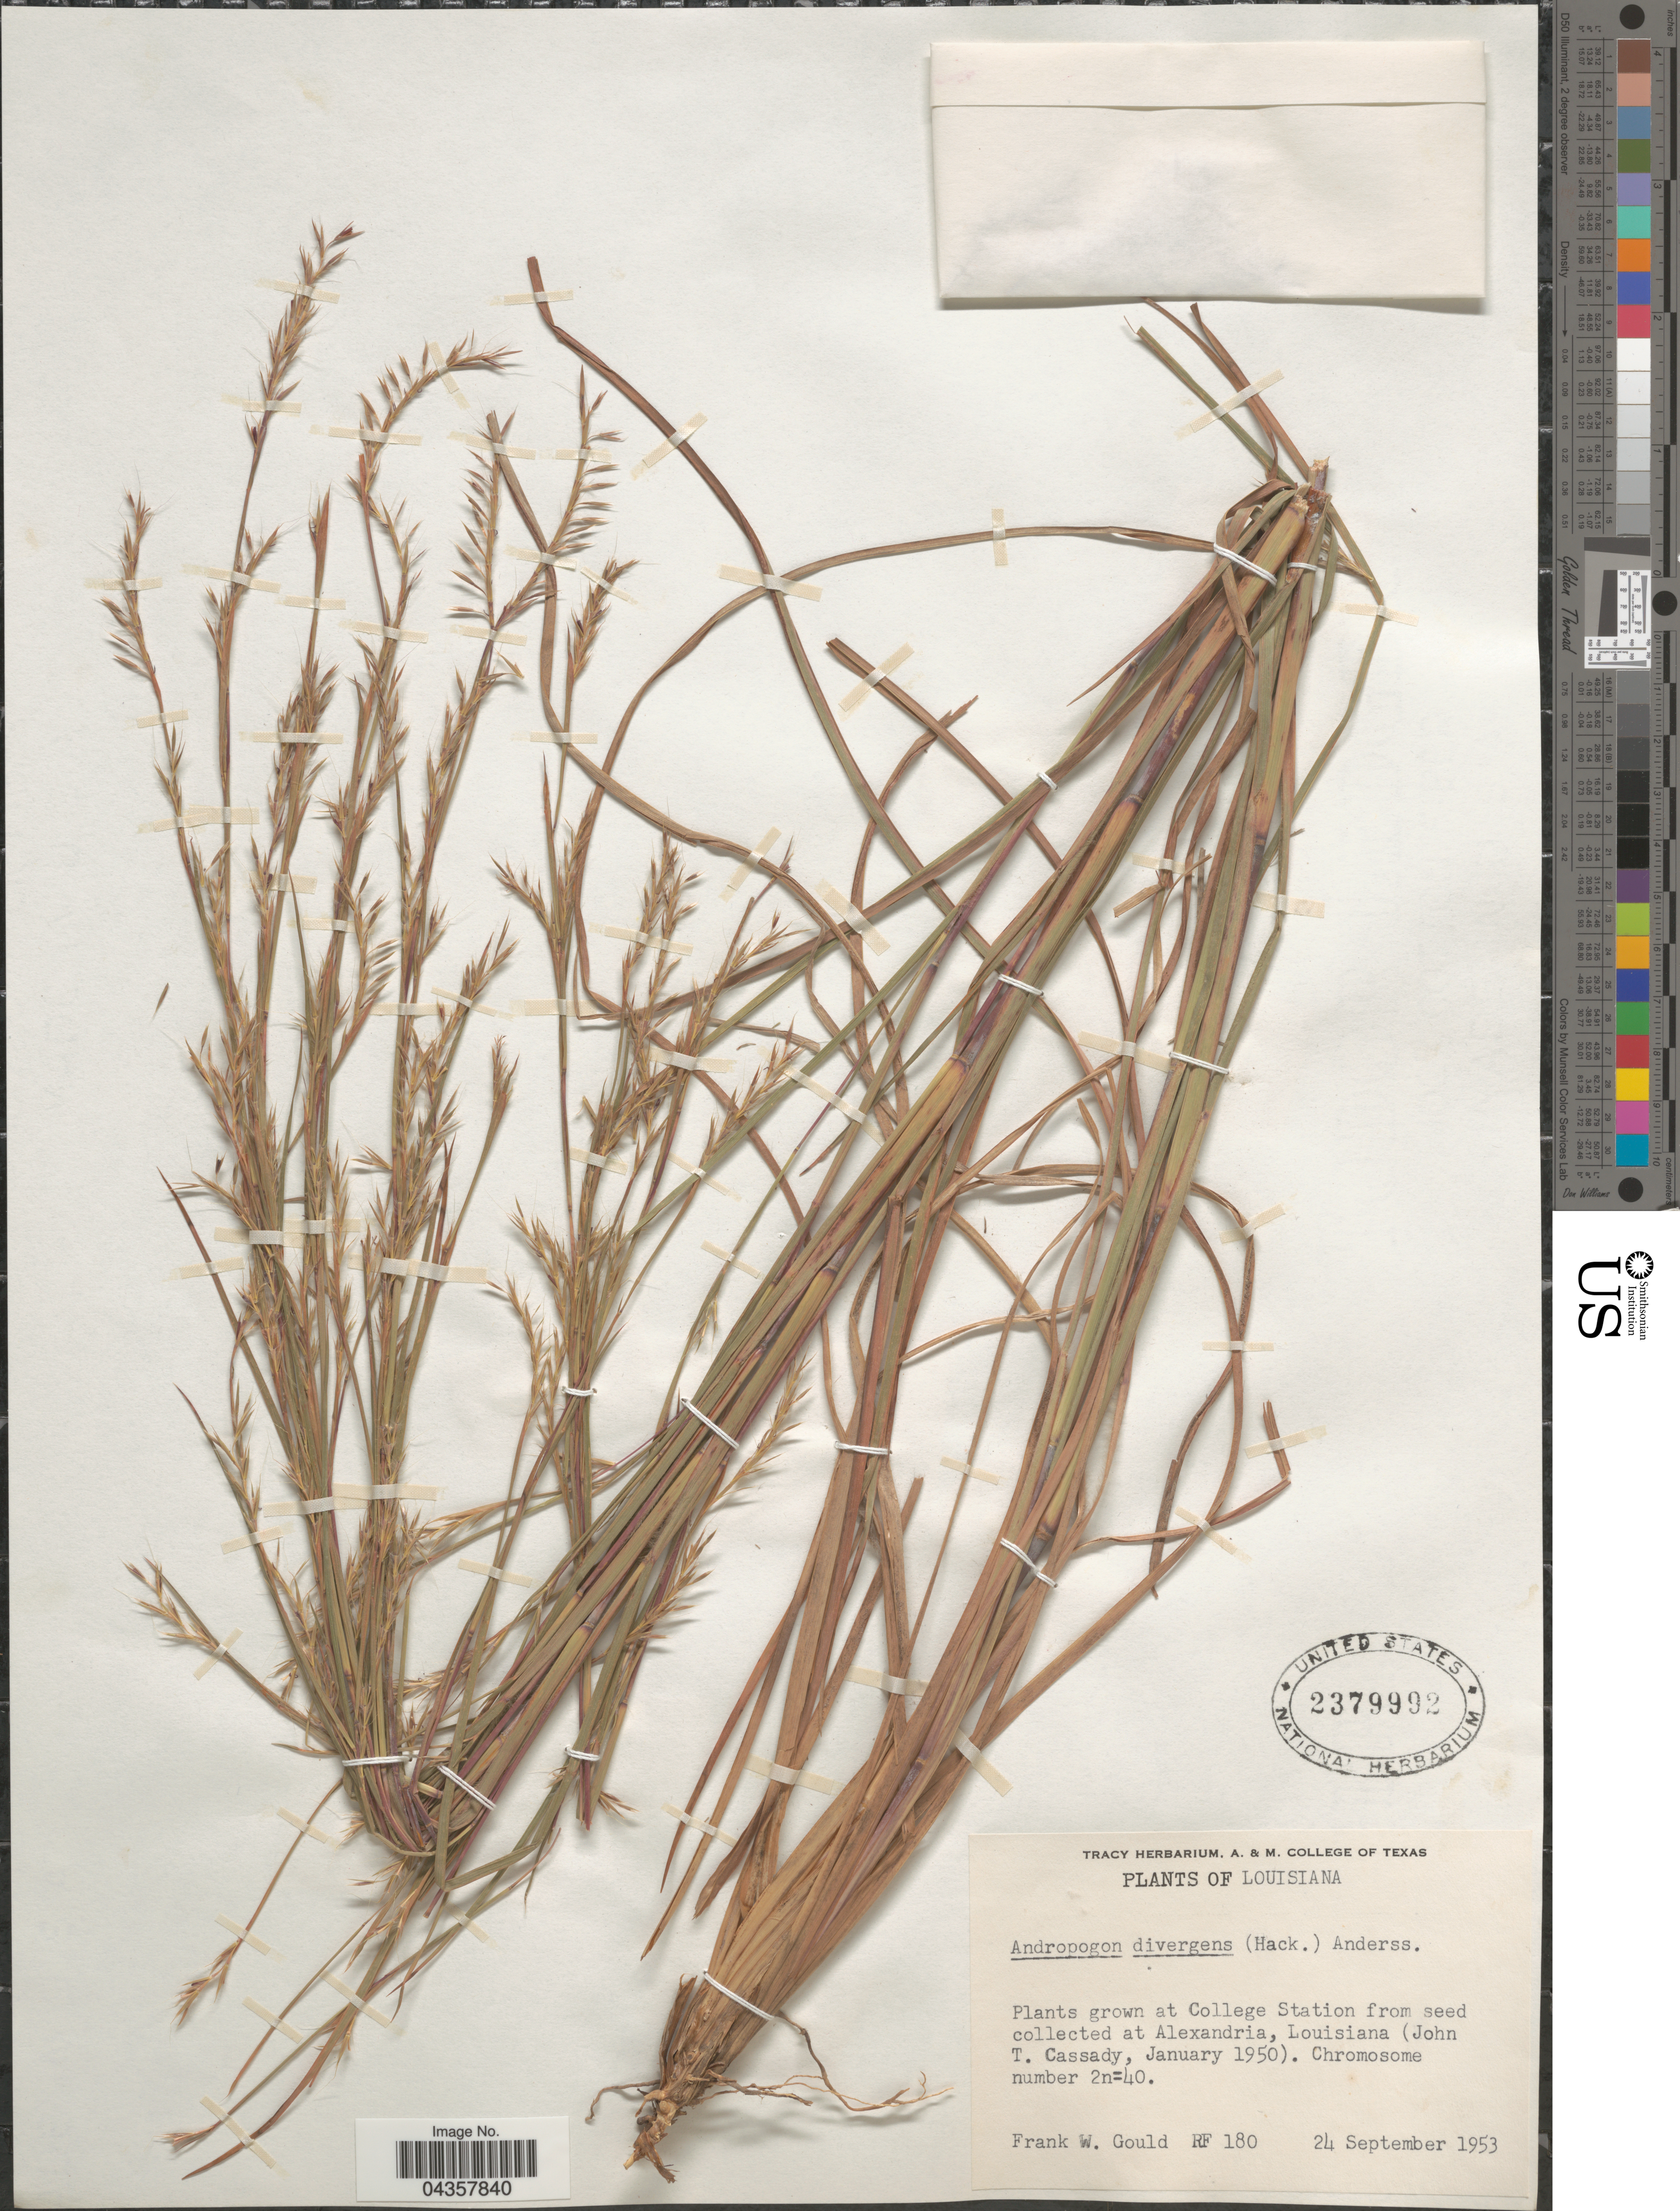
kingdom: Plantae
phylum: Tracheophyta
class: Liliopsida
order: Poales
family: Poaceae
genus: Schizachyrium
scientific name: Schizachyrium scoparium var. divergens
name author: (Hack.) Gould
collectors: F. W. Gould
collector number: RF180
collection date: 1953-09-24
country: United States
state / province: Texas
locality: Grown at College Station from seed collected at Alexandria, Louisiana.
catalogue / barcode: US 2379992